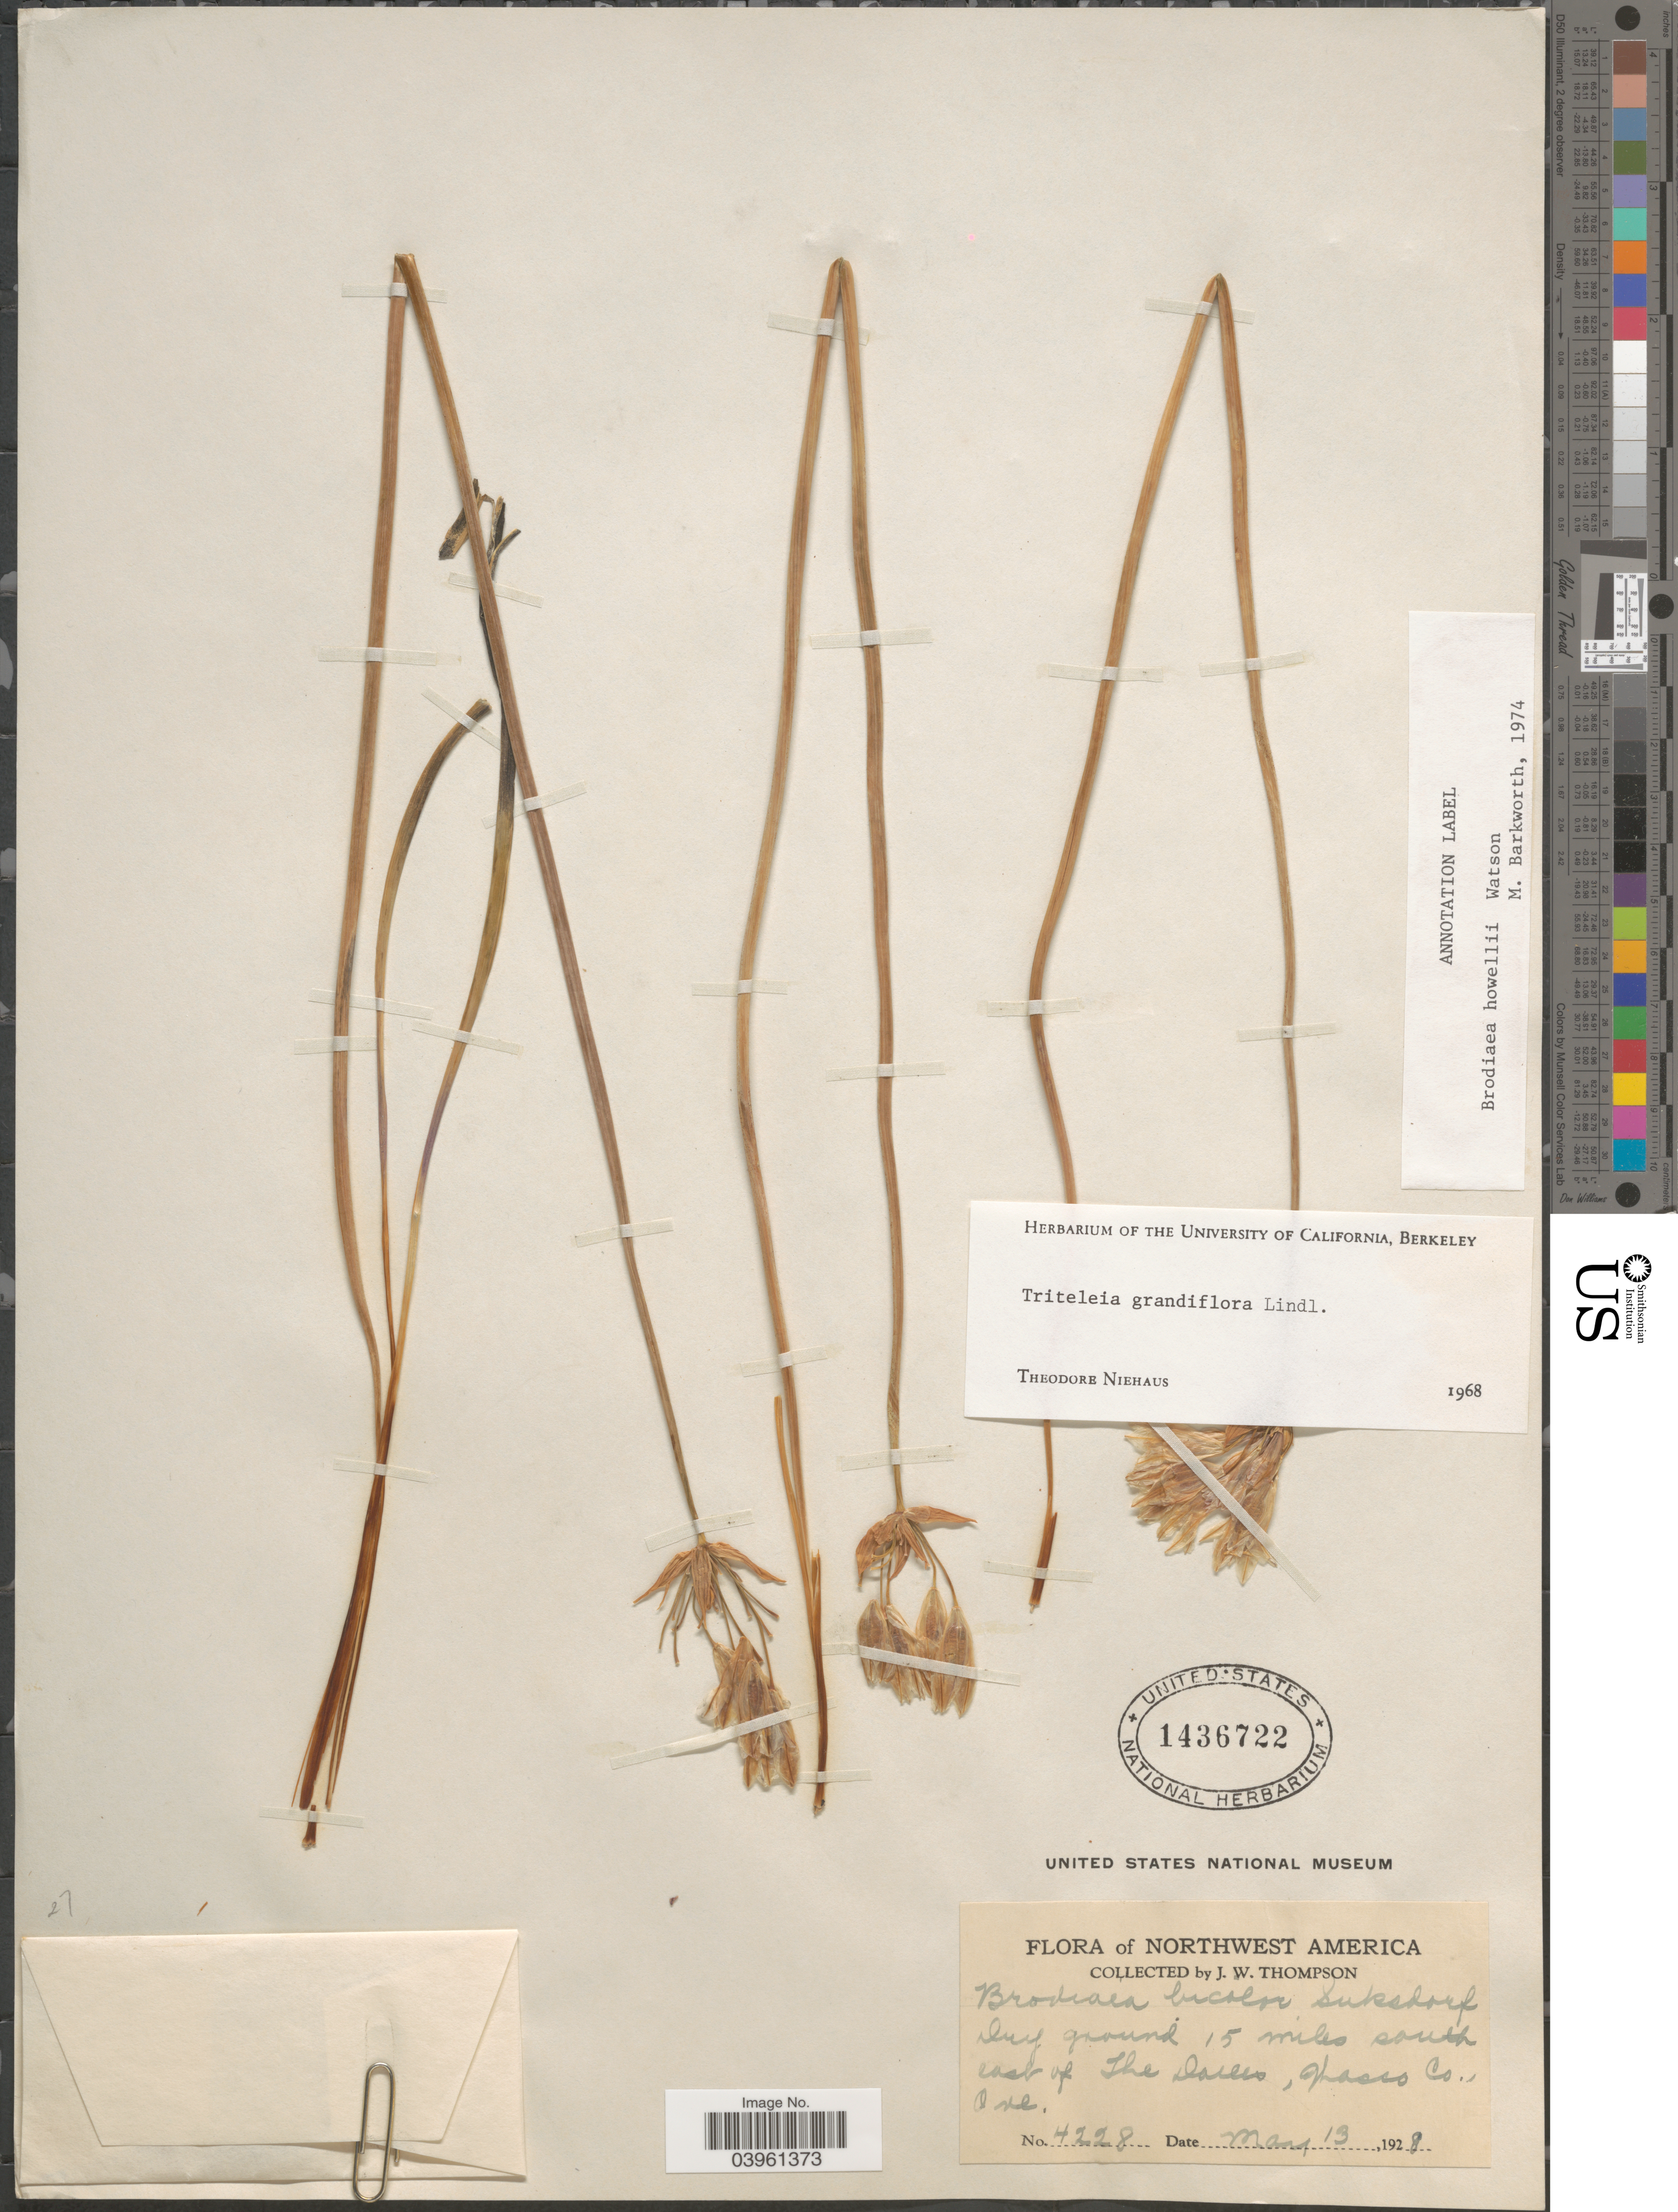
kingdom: Plantae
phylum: Tracheophyta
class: Liliopsida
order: Asparagales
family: Asparagaceae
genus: Triteleia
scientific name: Triteleia grandiflora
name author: Lindl.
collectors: J. Thompson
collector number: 4228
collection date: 1928-05-13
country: United States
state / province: Oregon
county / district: Wasco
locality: Northwest America. 15 miles south east of The Dalles, Wasco Co.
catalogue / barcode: US 1436722